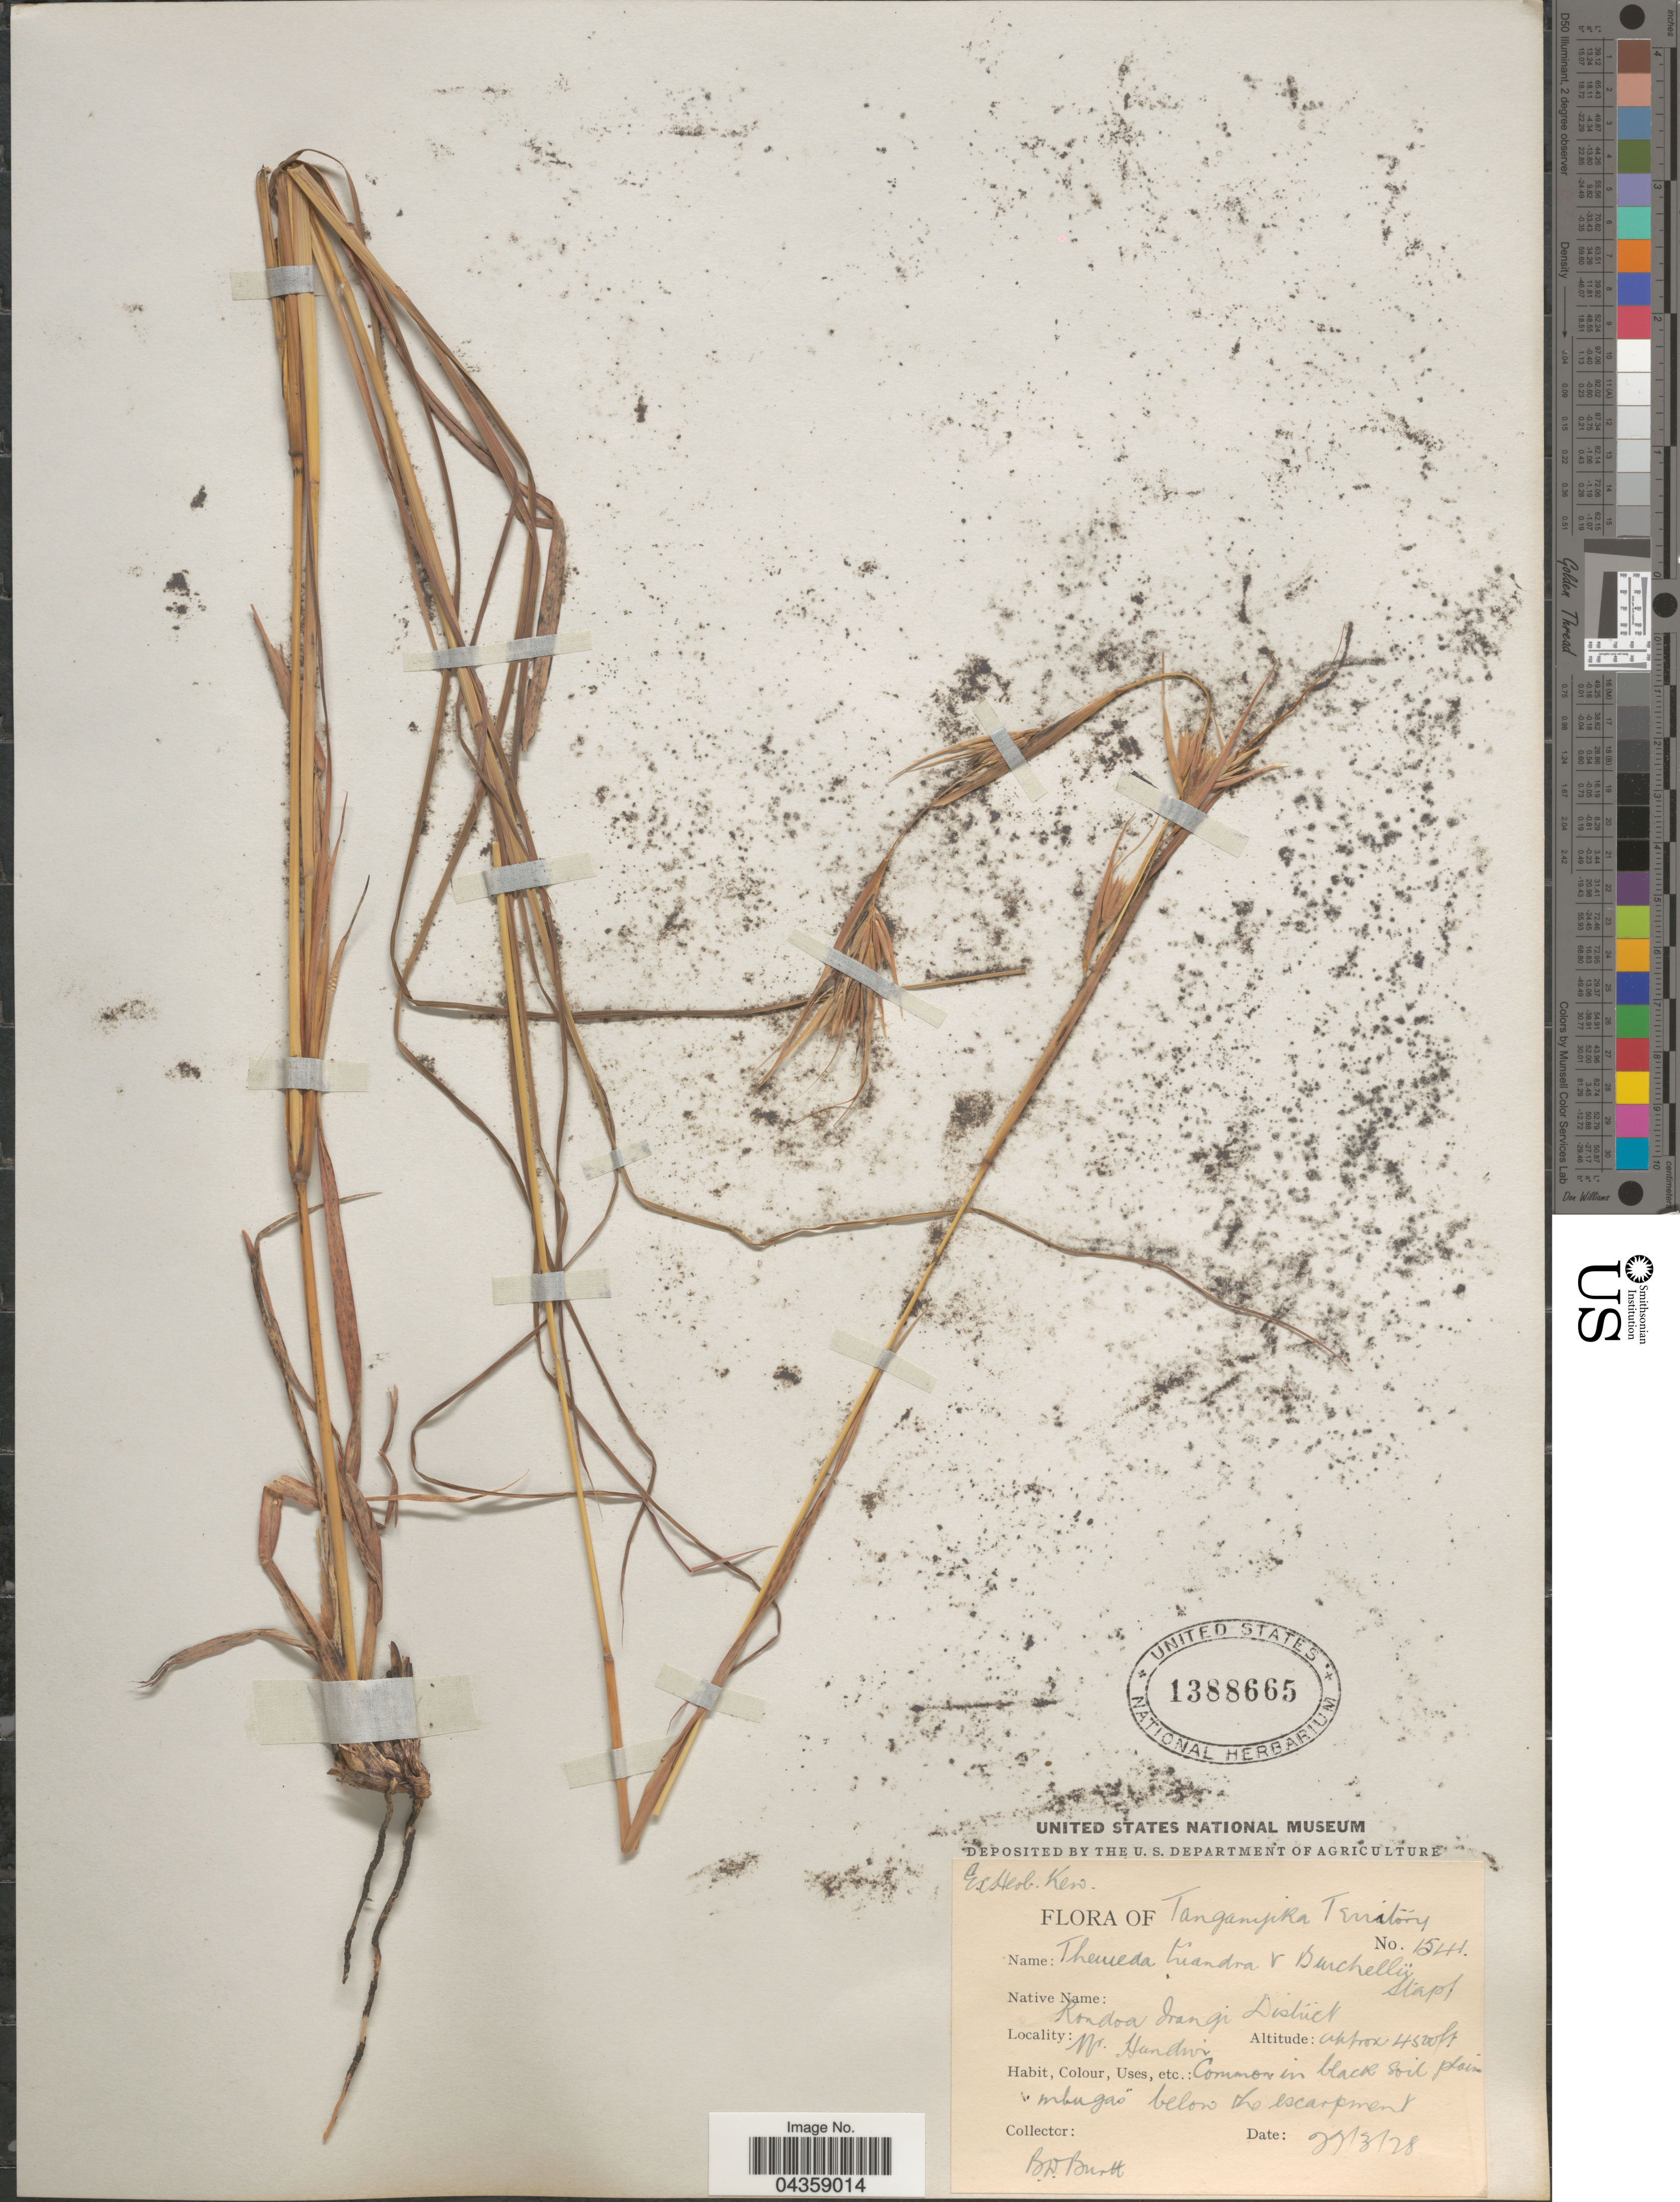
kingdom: Plantae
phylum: Tracheophyta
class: Liliopsida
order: Poales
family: Poaceae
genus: Themeda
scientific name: Themeda triandra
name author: Forssk.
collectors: B. D. Burtt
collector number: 1541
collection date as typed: Transcribed d/m/y: 22/3/28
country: Tanzania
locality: Tanganyika Territory. Kondoa Irangi District. Nr. Handwi.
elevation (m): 1372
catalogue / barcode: US 1388665